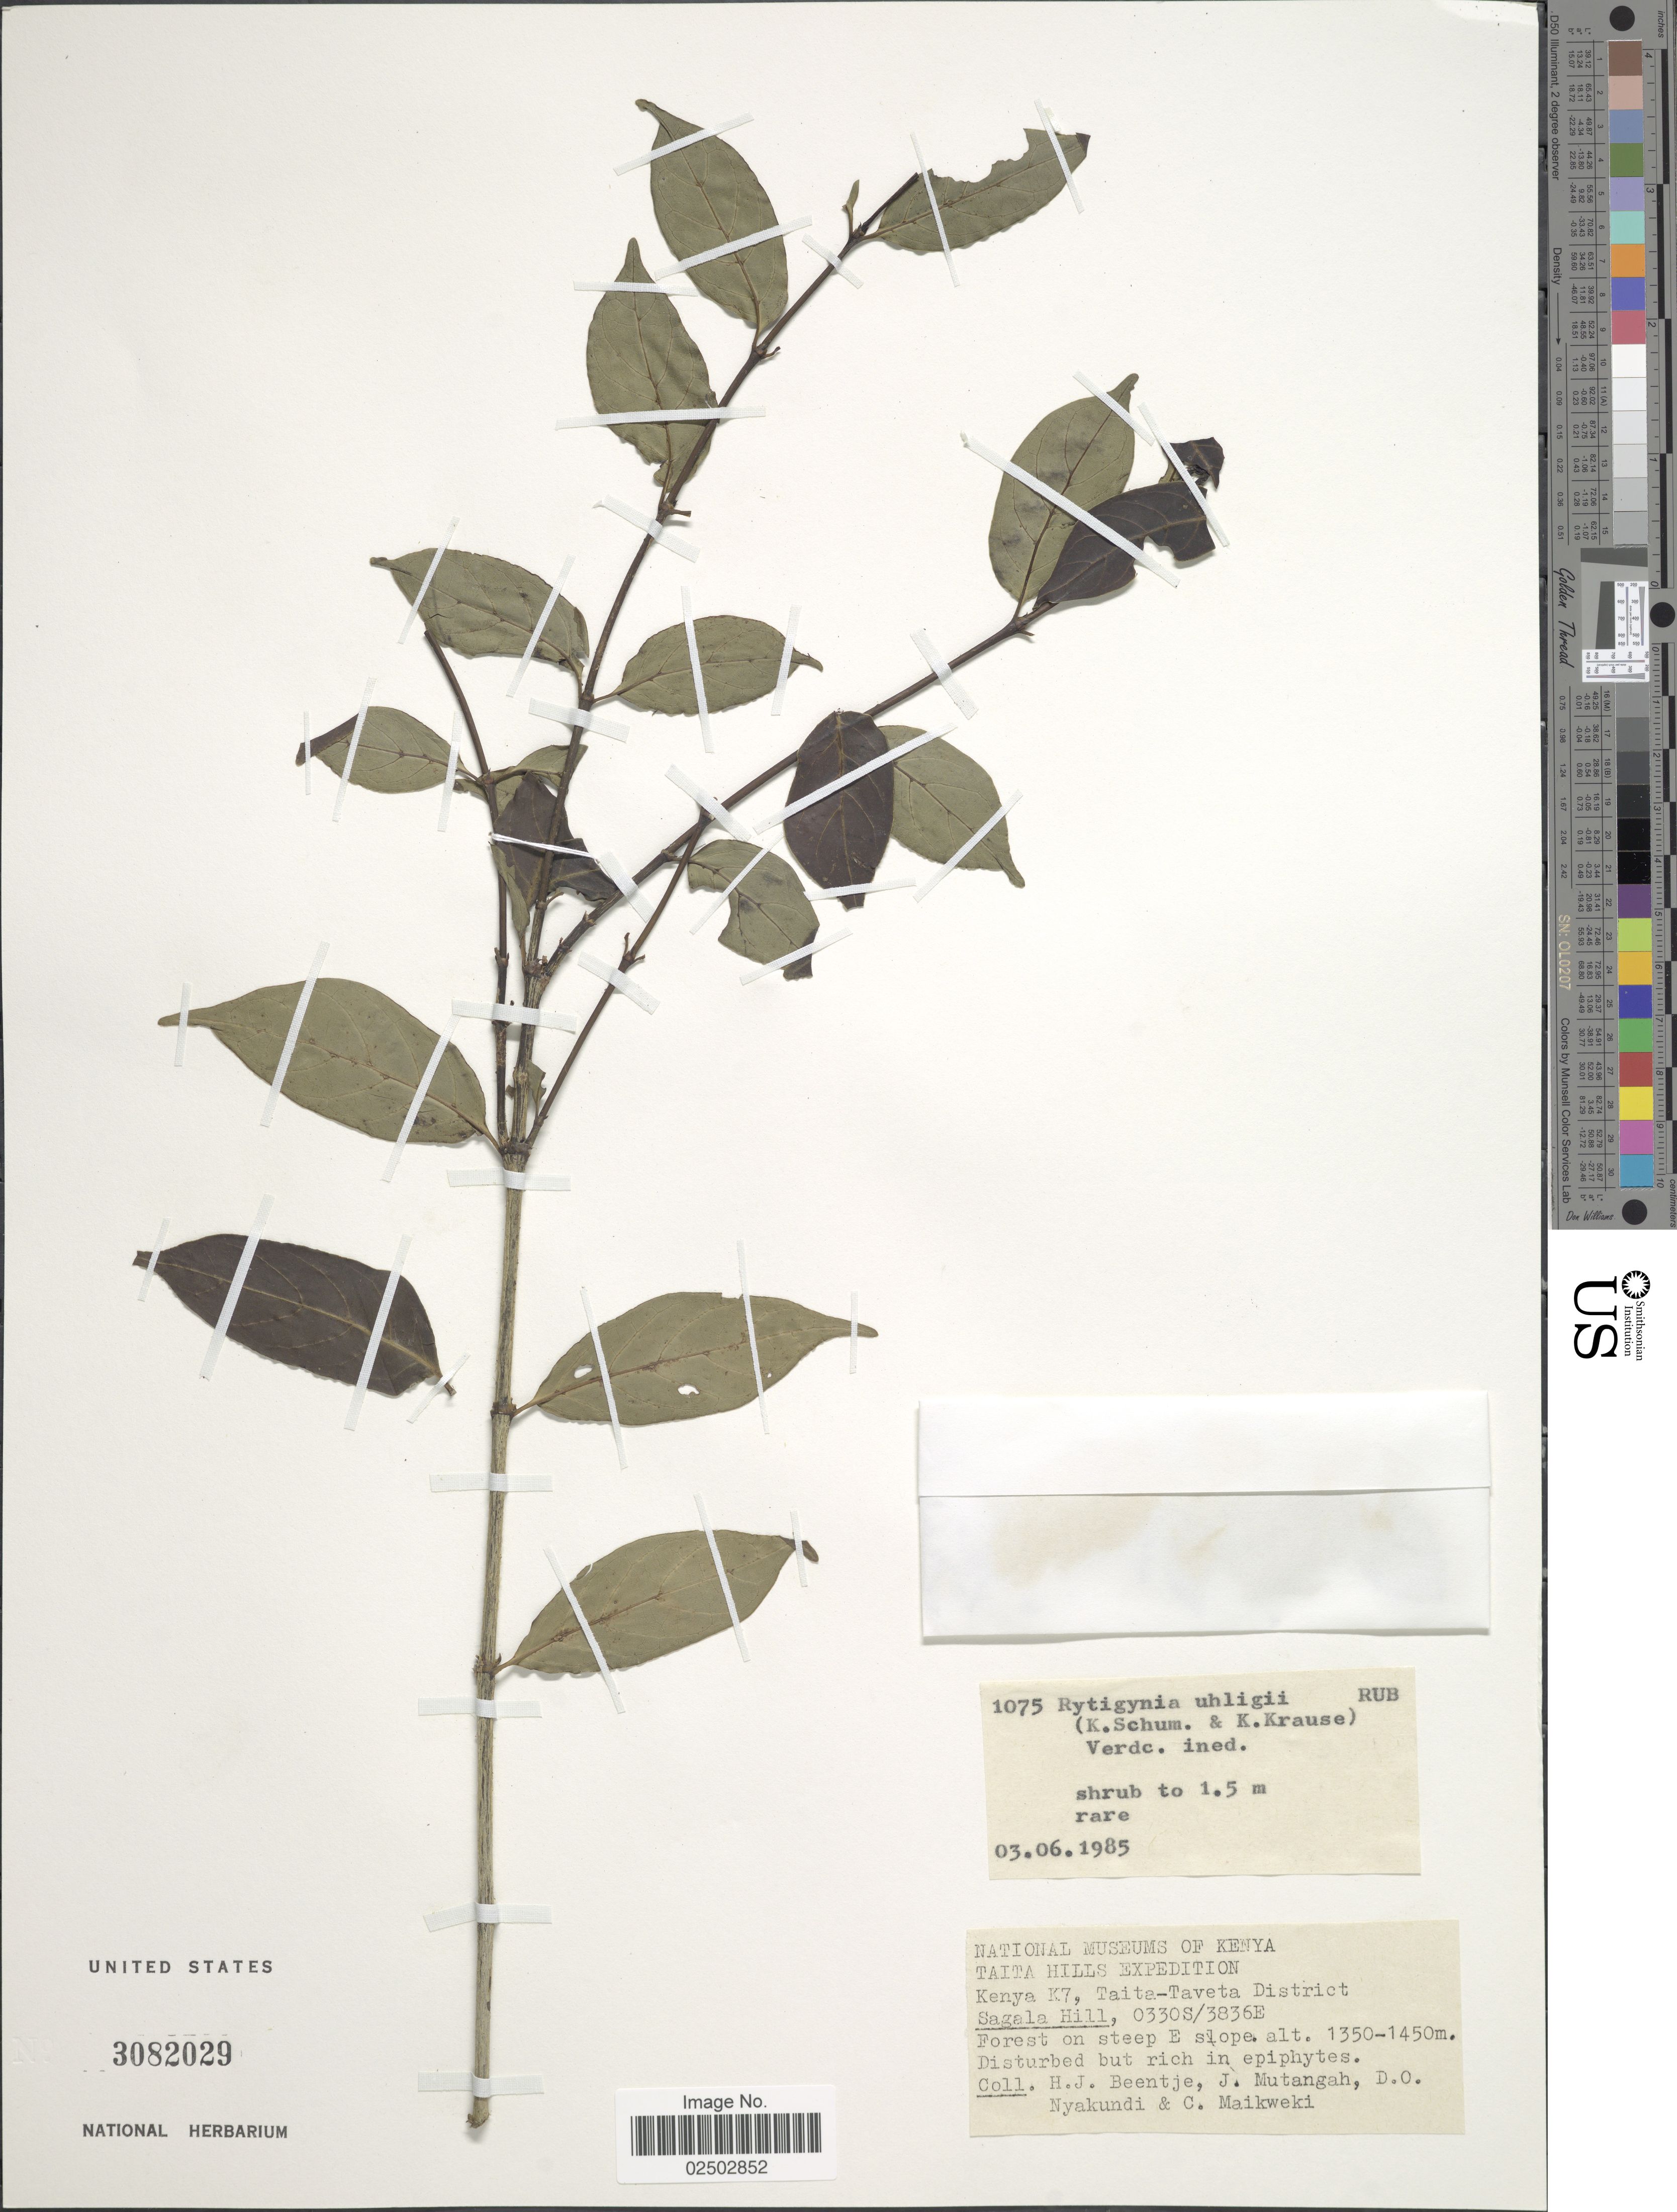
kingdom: Plantae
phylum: Tracheophyta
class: Magnoliopsida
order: Gentianales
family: Rubiaceae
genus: Rytigynia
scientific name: Rytigynia uhligii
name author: (K. Schum. & K. Krause) Verdc.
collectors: H. J. Beentje, J. Mutangah, D. Nyakundi & J. Maikweki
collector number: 1075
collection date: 1985-06-03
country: Kenya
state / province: Taita Taveta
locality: Taita Hills, Kenya, K7, Taita-Taveta District, Sagala Hill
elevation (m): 1350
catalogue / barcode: US 3082029